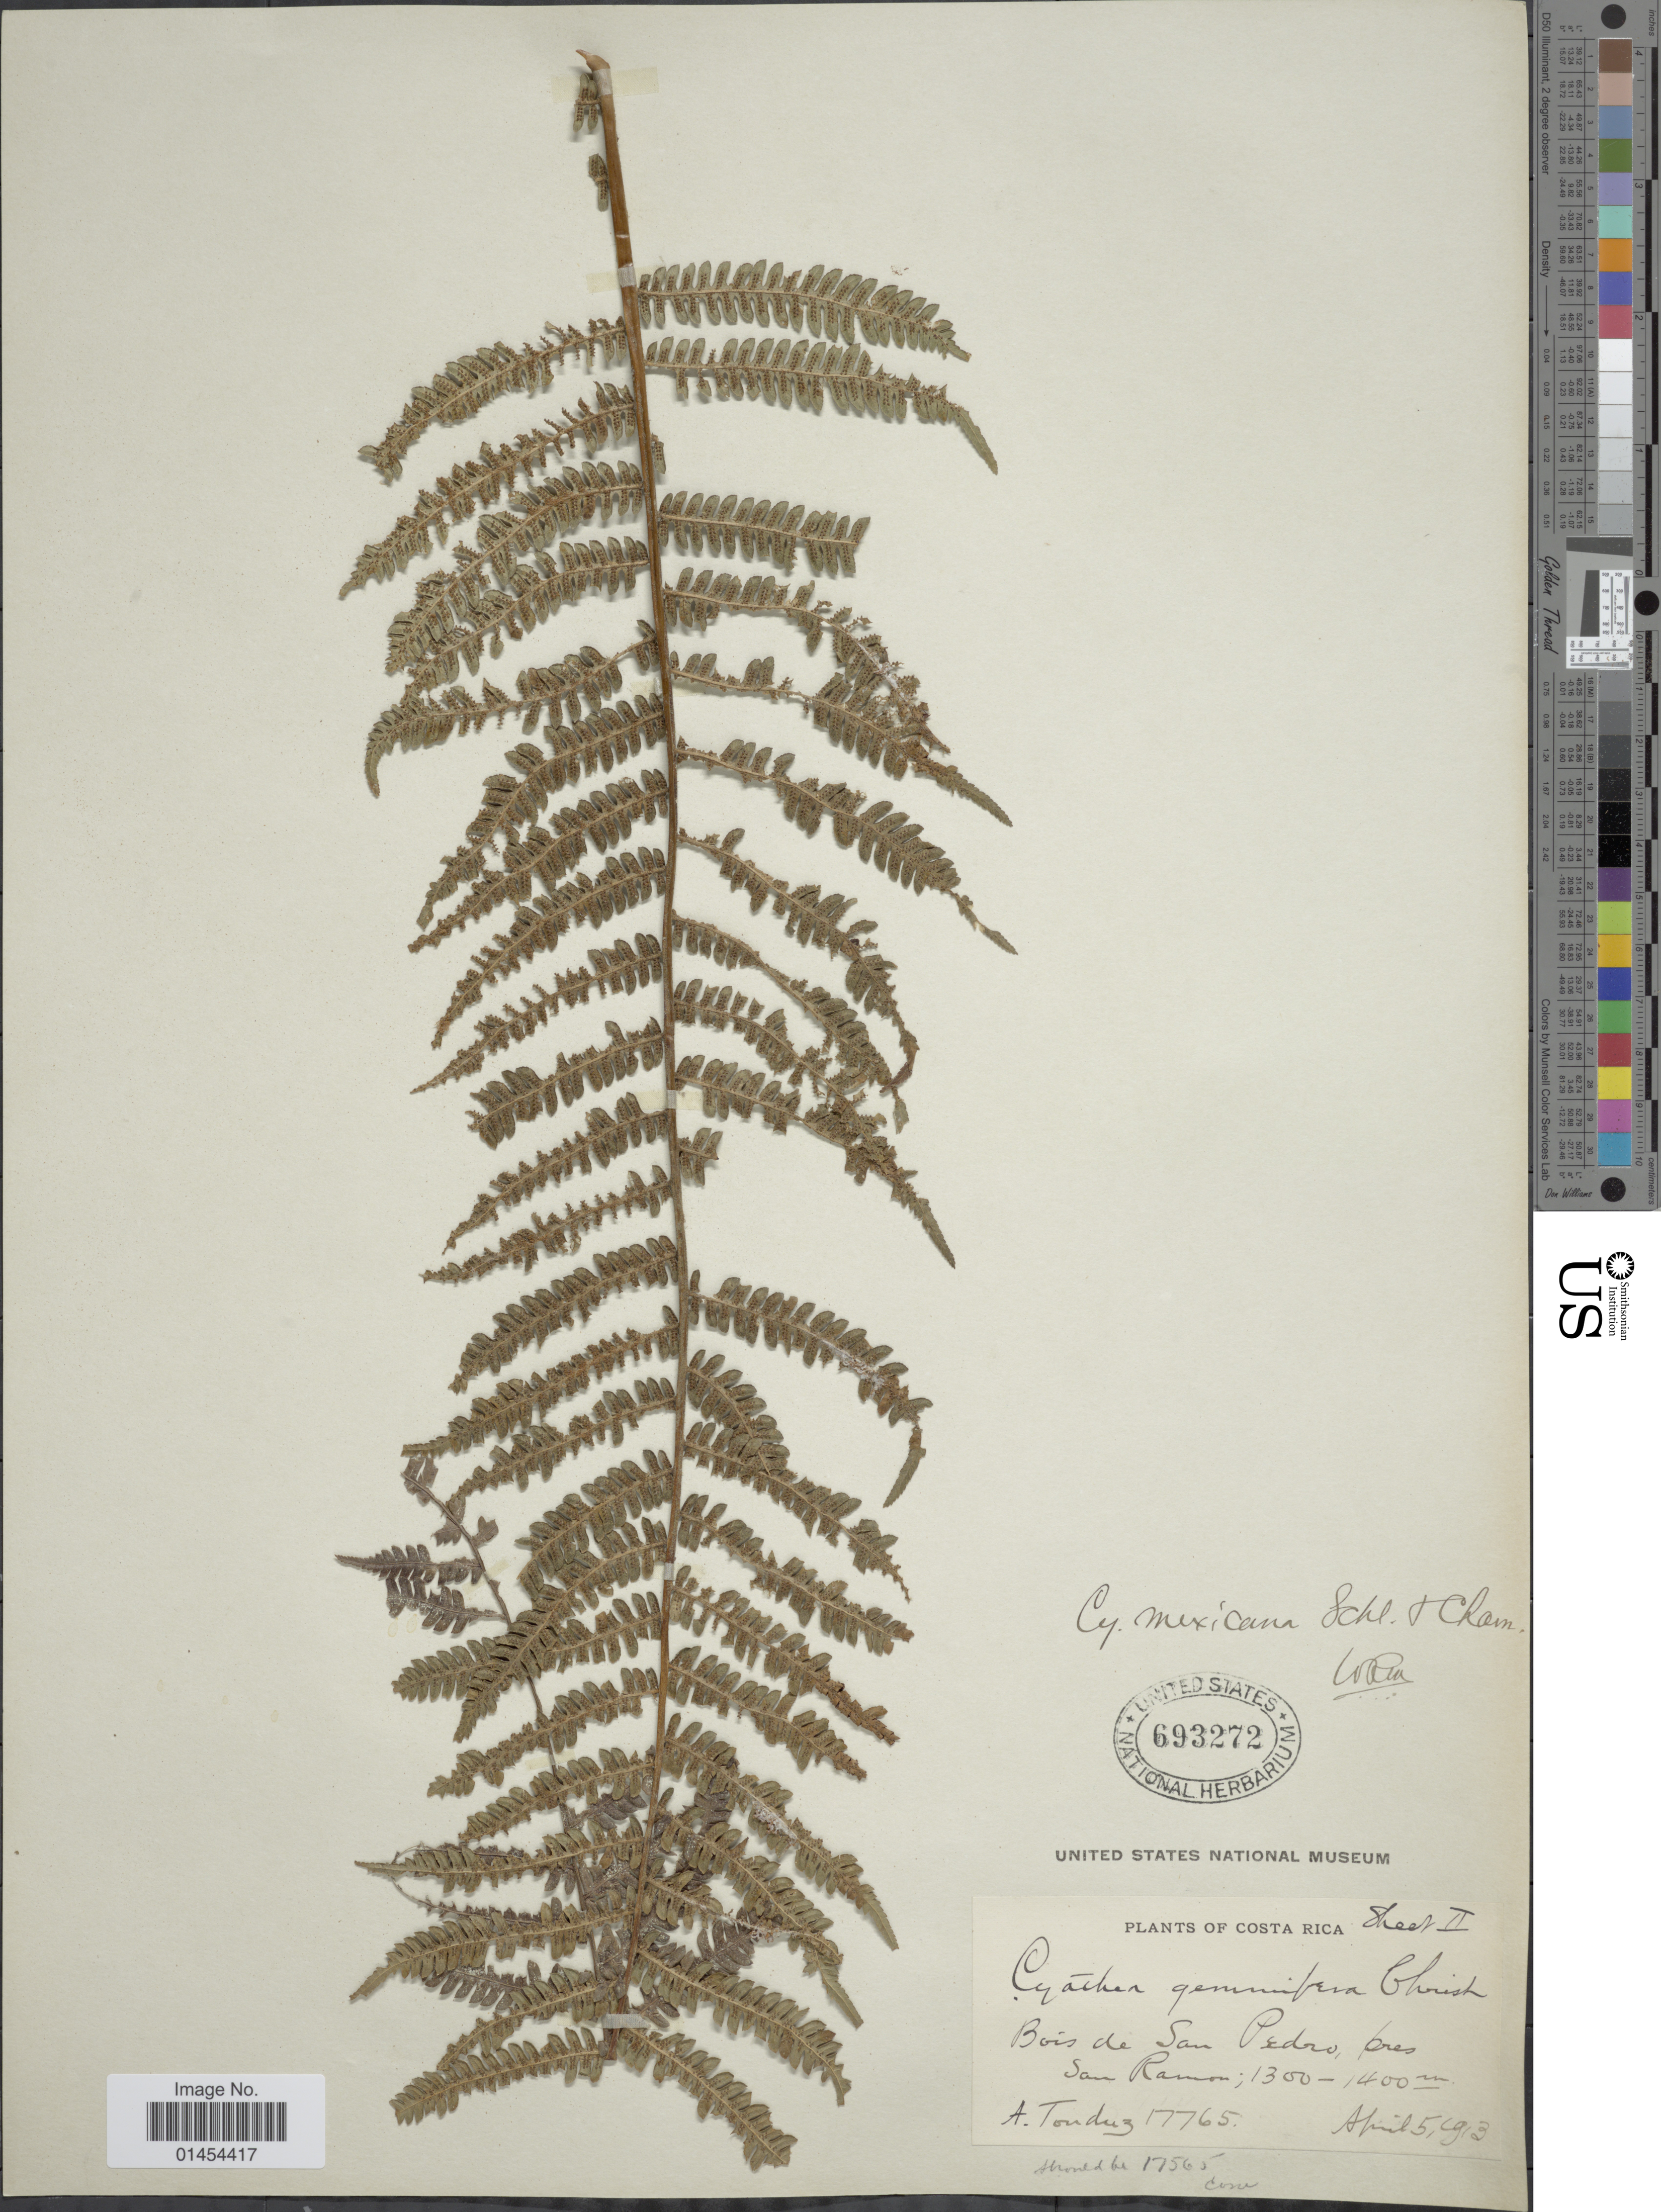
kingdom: Plantae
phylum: Tracheophyta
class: Polypodiopsida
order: Cyatheales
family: Cyatheaceae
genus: Alsophila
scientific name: Alsophila firma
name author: (Baker) D.S. Conant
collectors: A. Tonduz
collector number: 17765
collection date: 1913-04-05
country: Costa Rica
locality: Bois de San Pedro, pres San Ramon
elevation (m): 1300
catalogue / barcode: US 693272